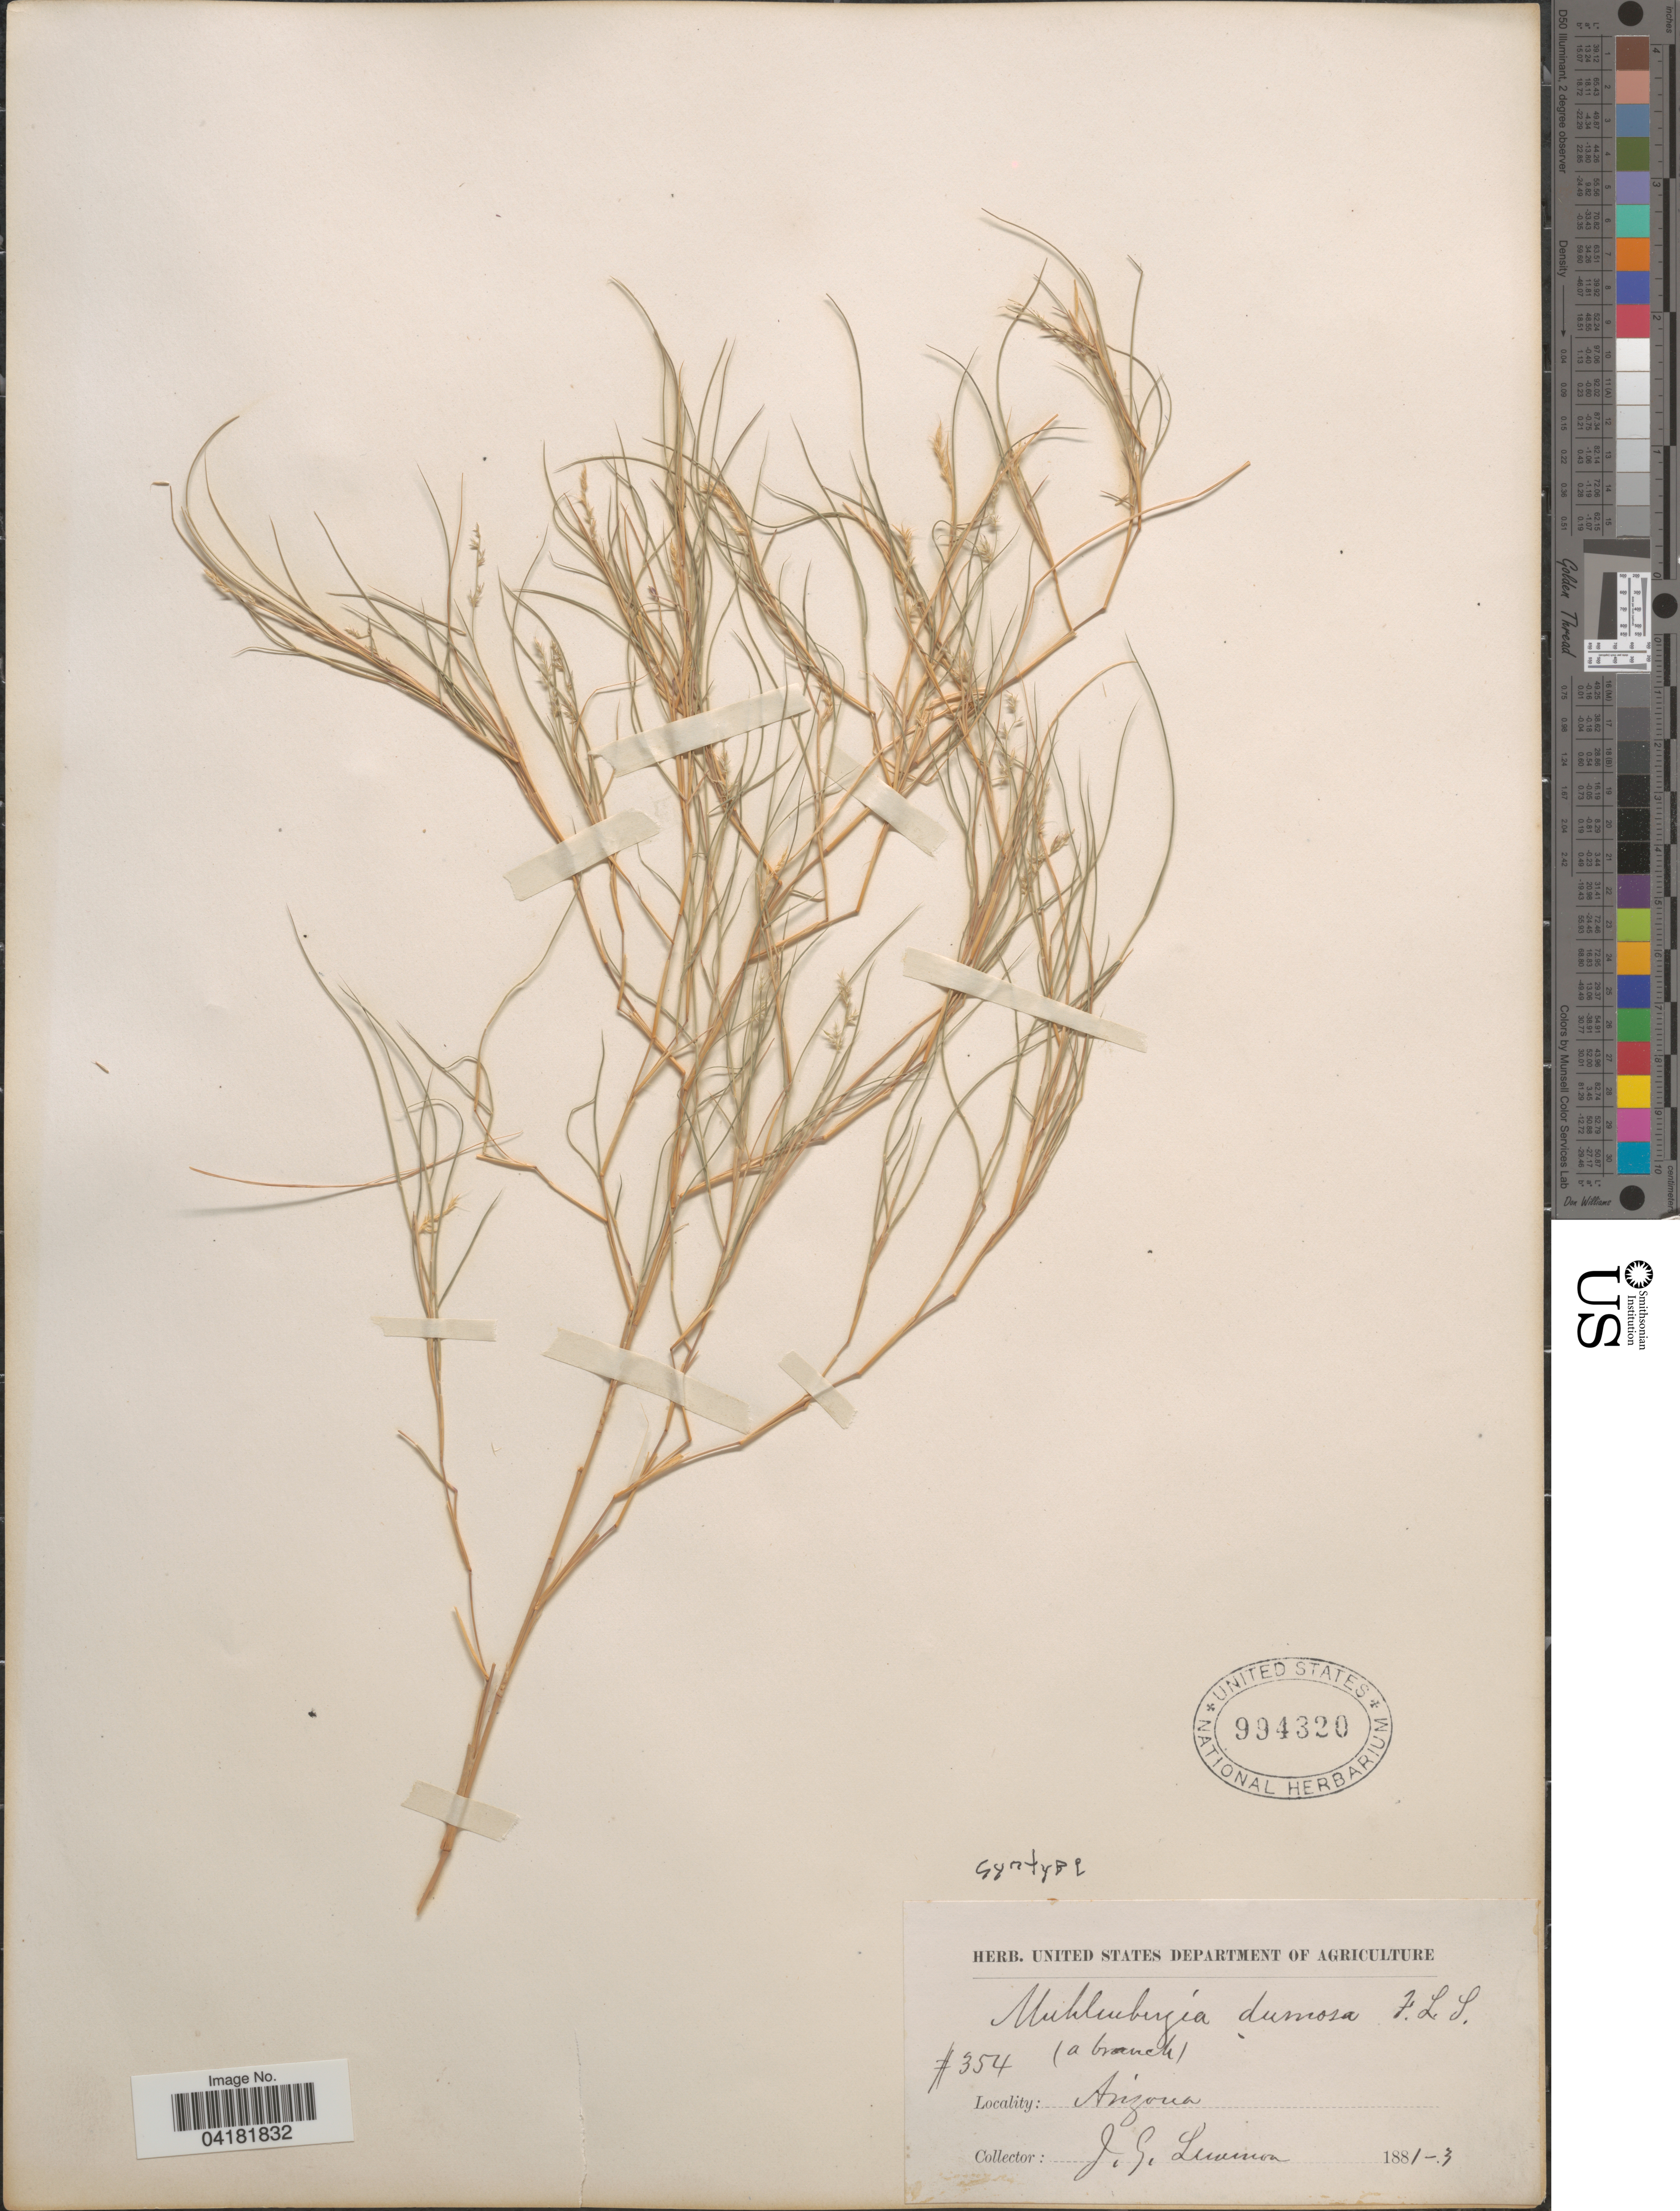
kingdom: Plantae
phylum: Tracheophyta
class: Liliopsida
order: Poales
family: Poaceae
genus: Muhlenbergia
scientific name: Muhlenbergia dumosa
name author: Scribn. ex Vasey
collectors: J. Lemmon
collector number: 354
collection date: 1881/1883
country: United States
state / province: Arizona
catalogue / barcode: US 994320